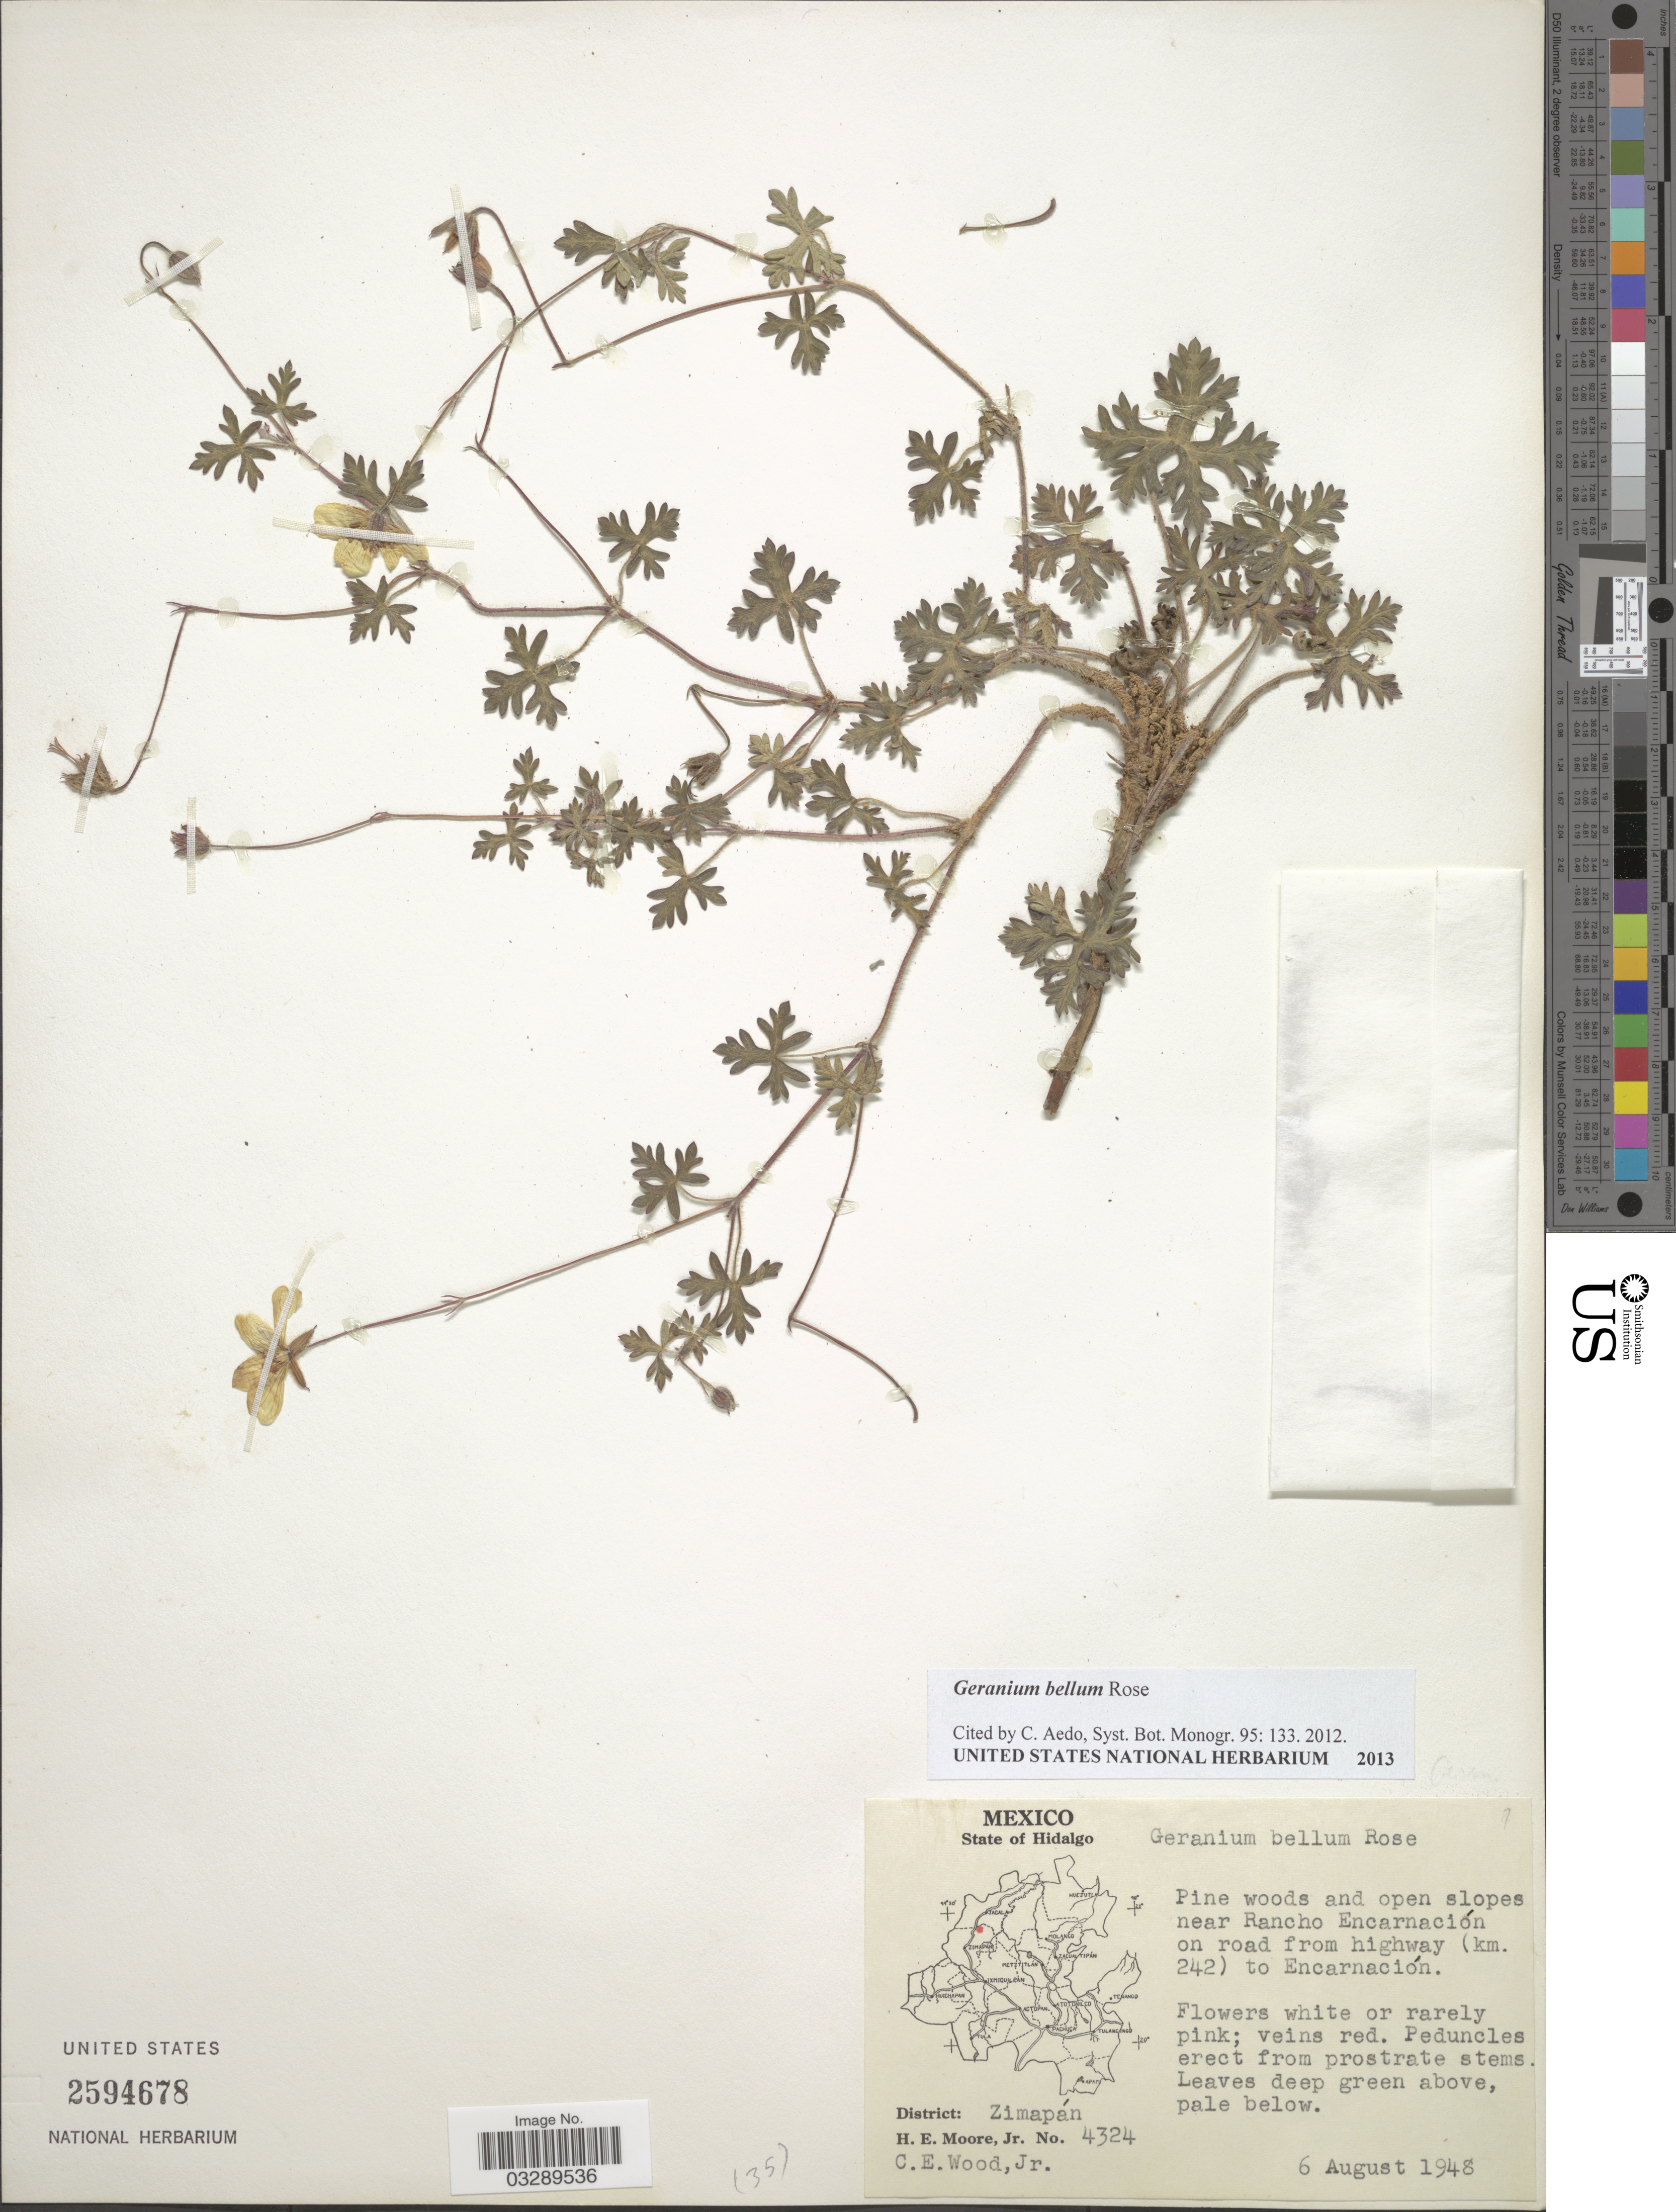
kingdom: Plantae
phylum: Tracheophyta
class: Magnoliopsida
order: Geraniales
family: Geraniaceae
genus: Geranium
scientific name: Geranium bellum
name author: Rose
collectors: H. Moore & C. Atwood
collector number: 4324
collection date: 1948-08-06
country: Mexico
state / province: Hidalgo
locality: State of Hidalgo. Pine woods and open slopes near Rancho Encarnación on road from highway (km. 242) to Encarnación. District: Zimapán.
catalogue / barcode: US 2594678